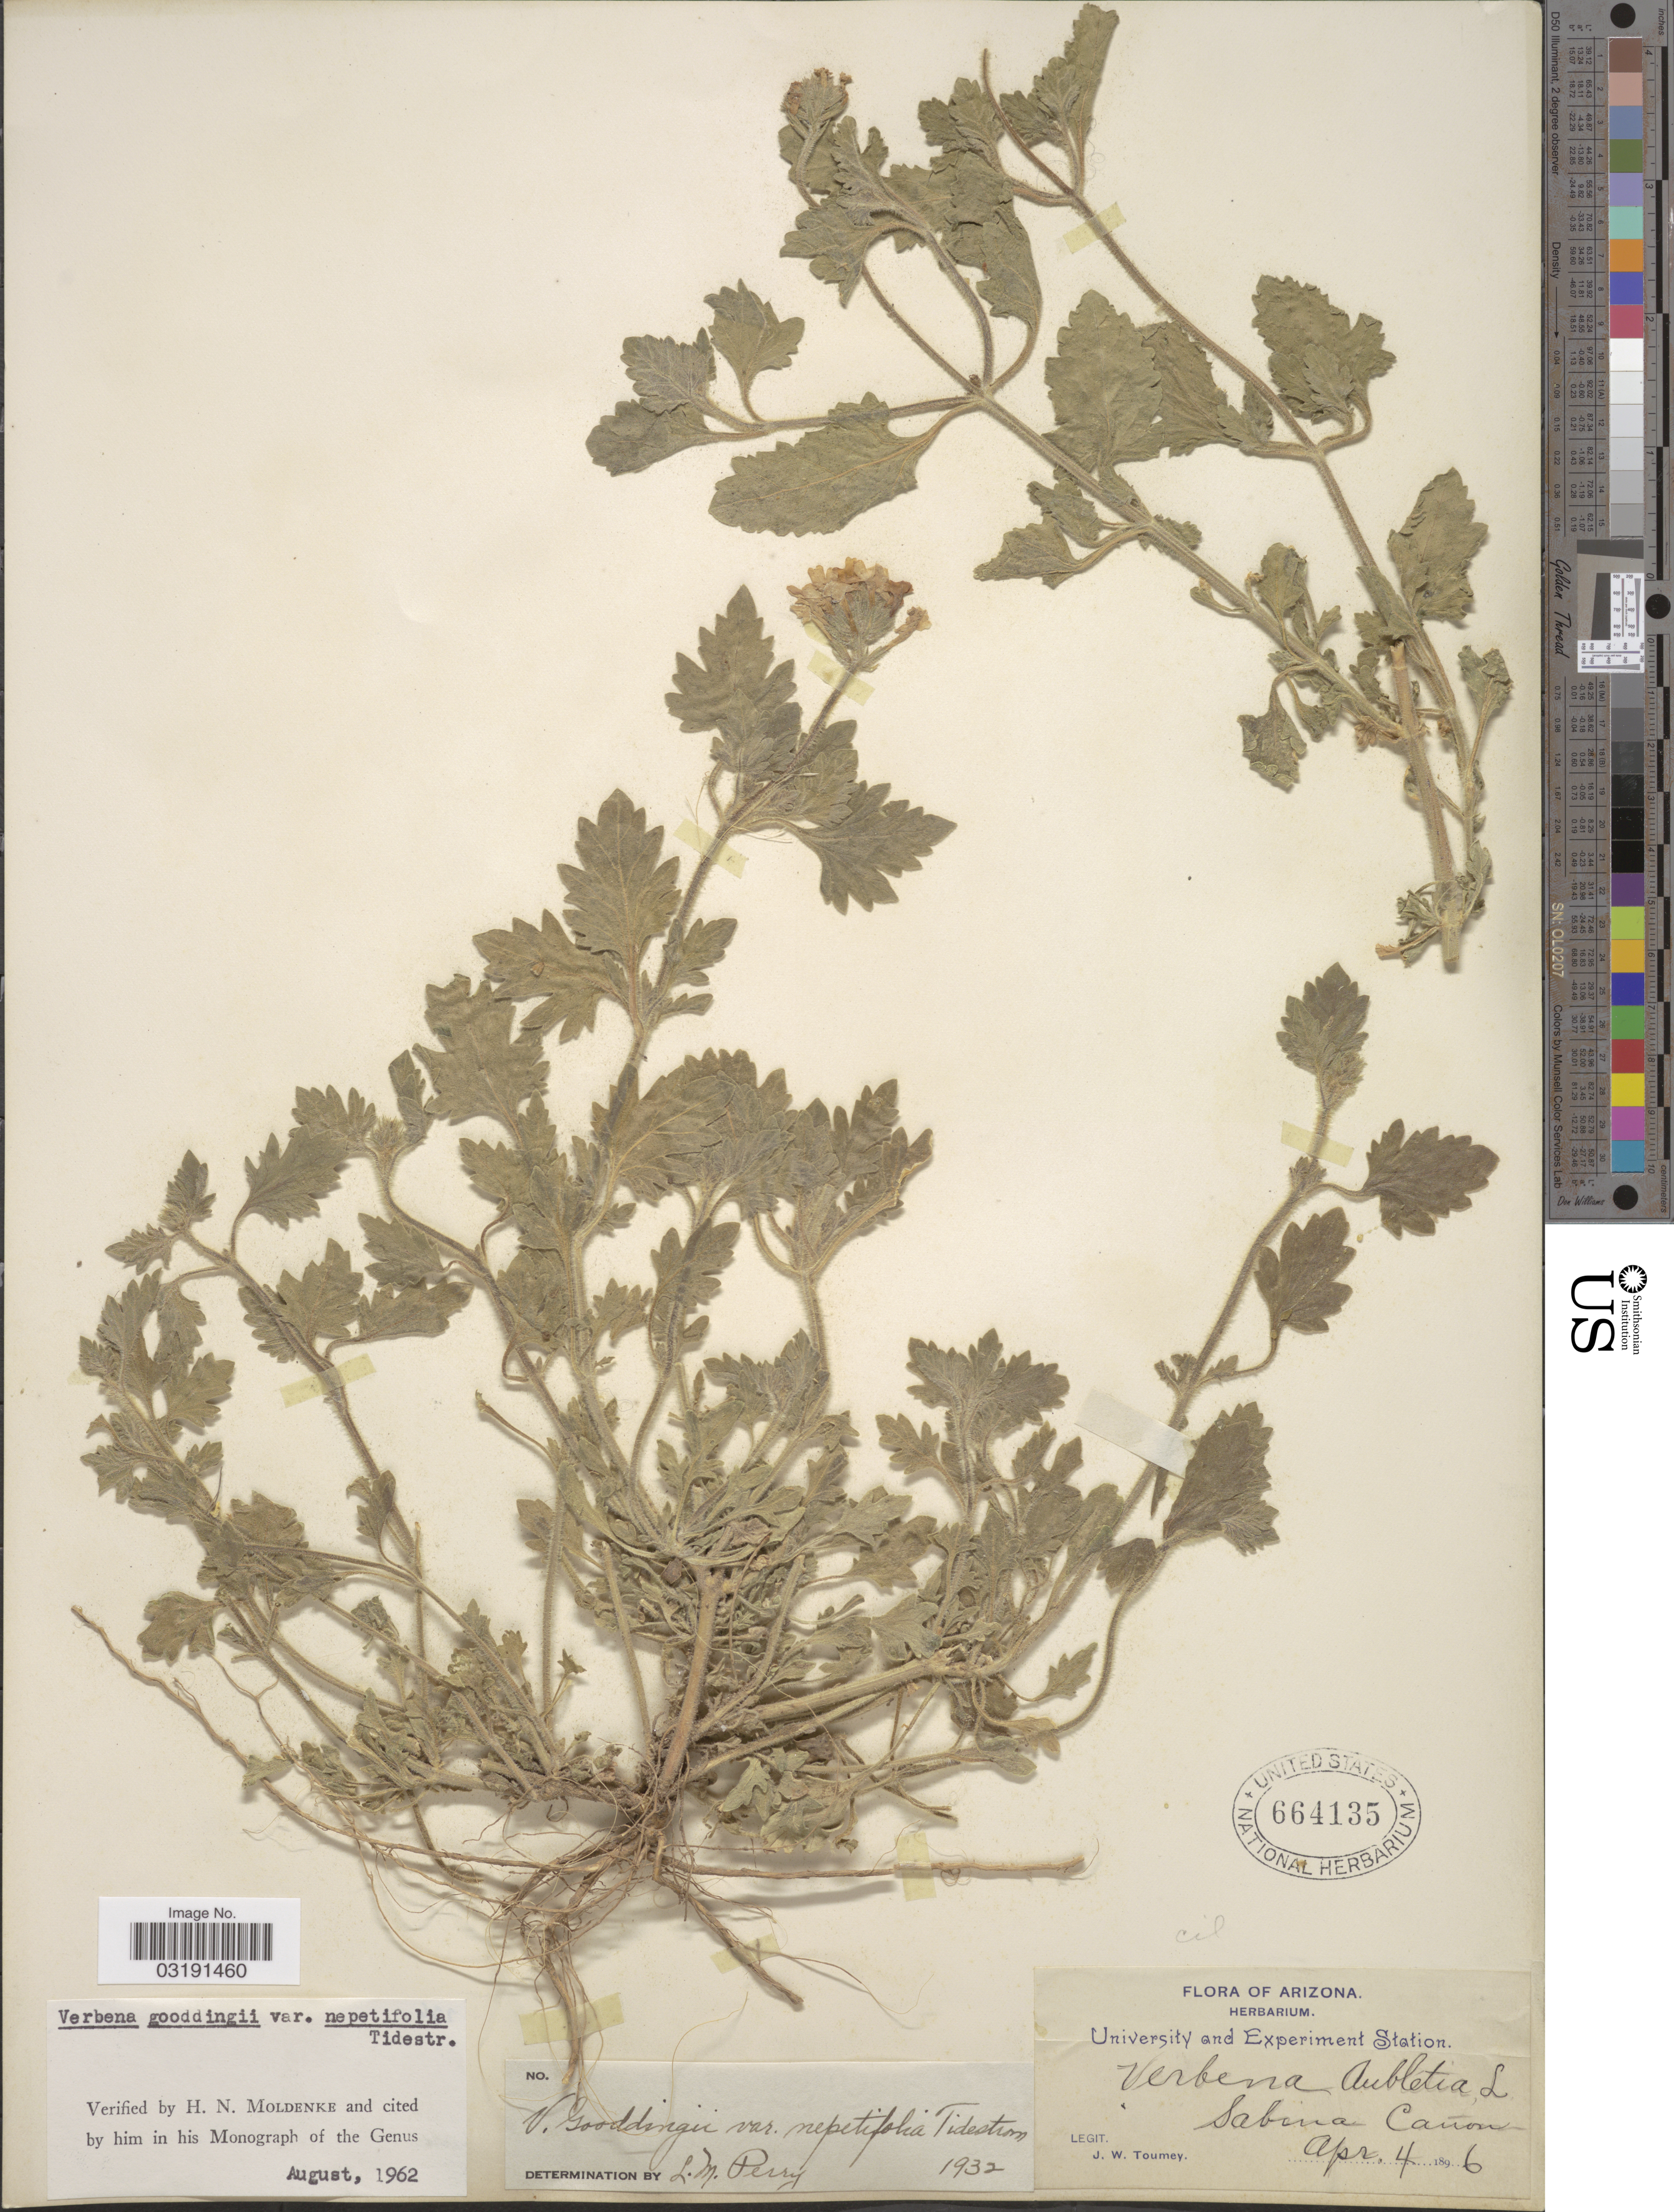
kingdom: Plantae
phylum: Tracheophyta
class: Magnoliopsida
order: Lamiales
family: Verbenaceae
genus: Verbena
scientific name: Verbena gooddingii var. nepetifolia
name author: Tidestr.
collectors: J. W. Toumey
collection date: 1896-04-04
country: United States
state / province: Arizona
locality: Sabina Cañon.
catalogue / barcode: US 664135